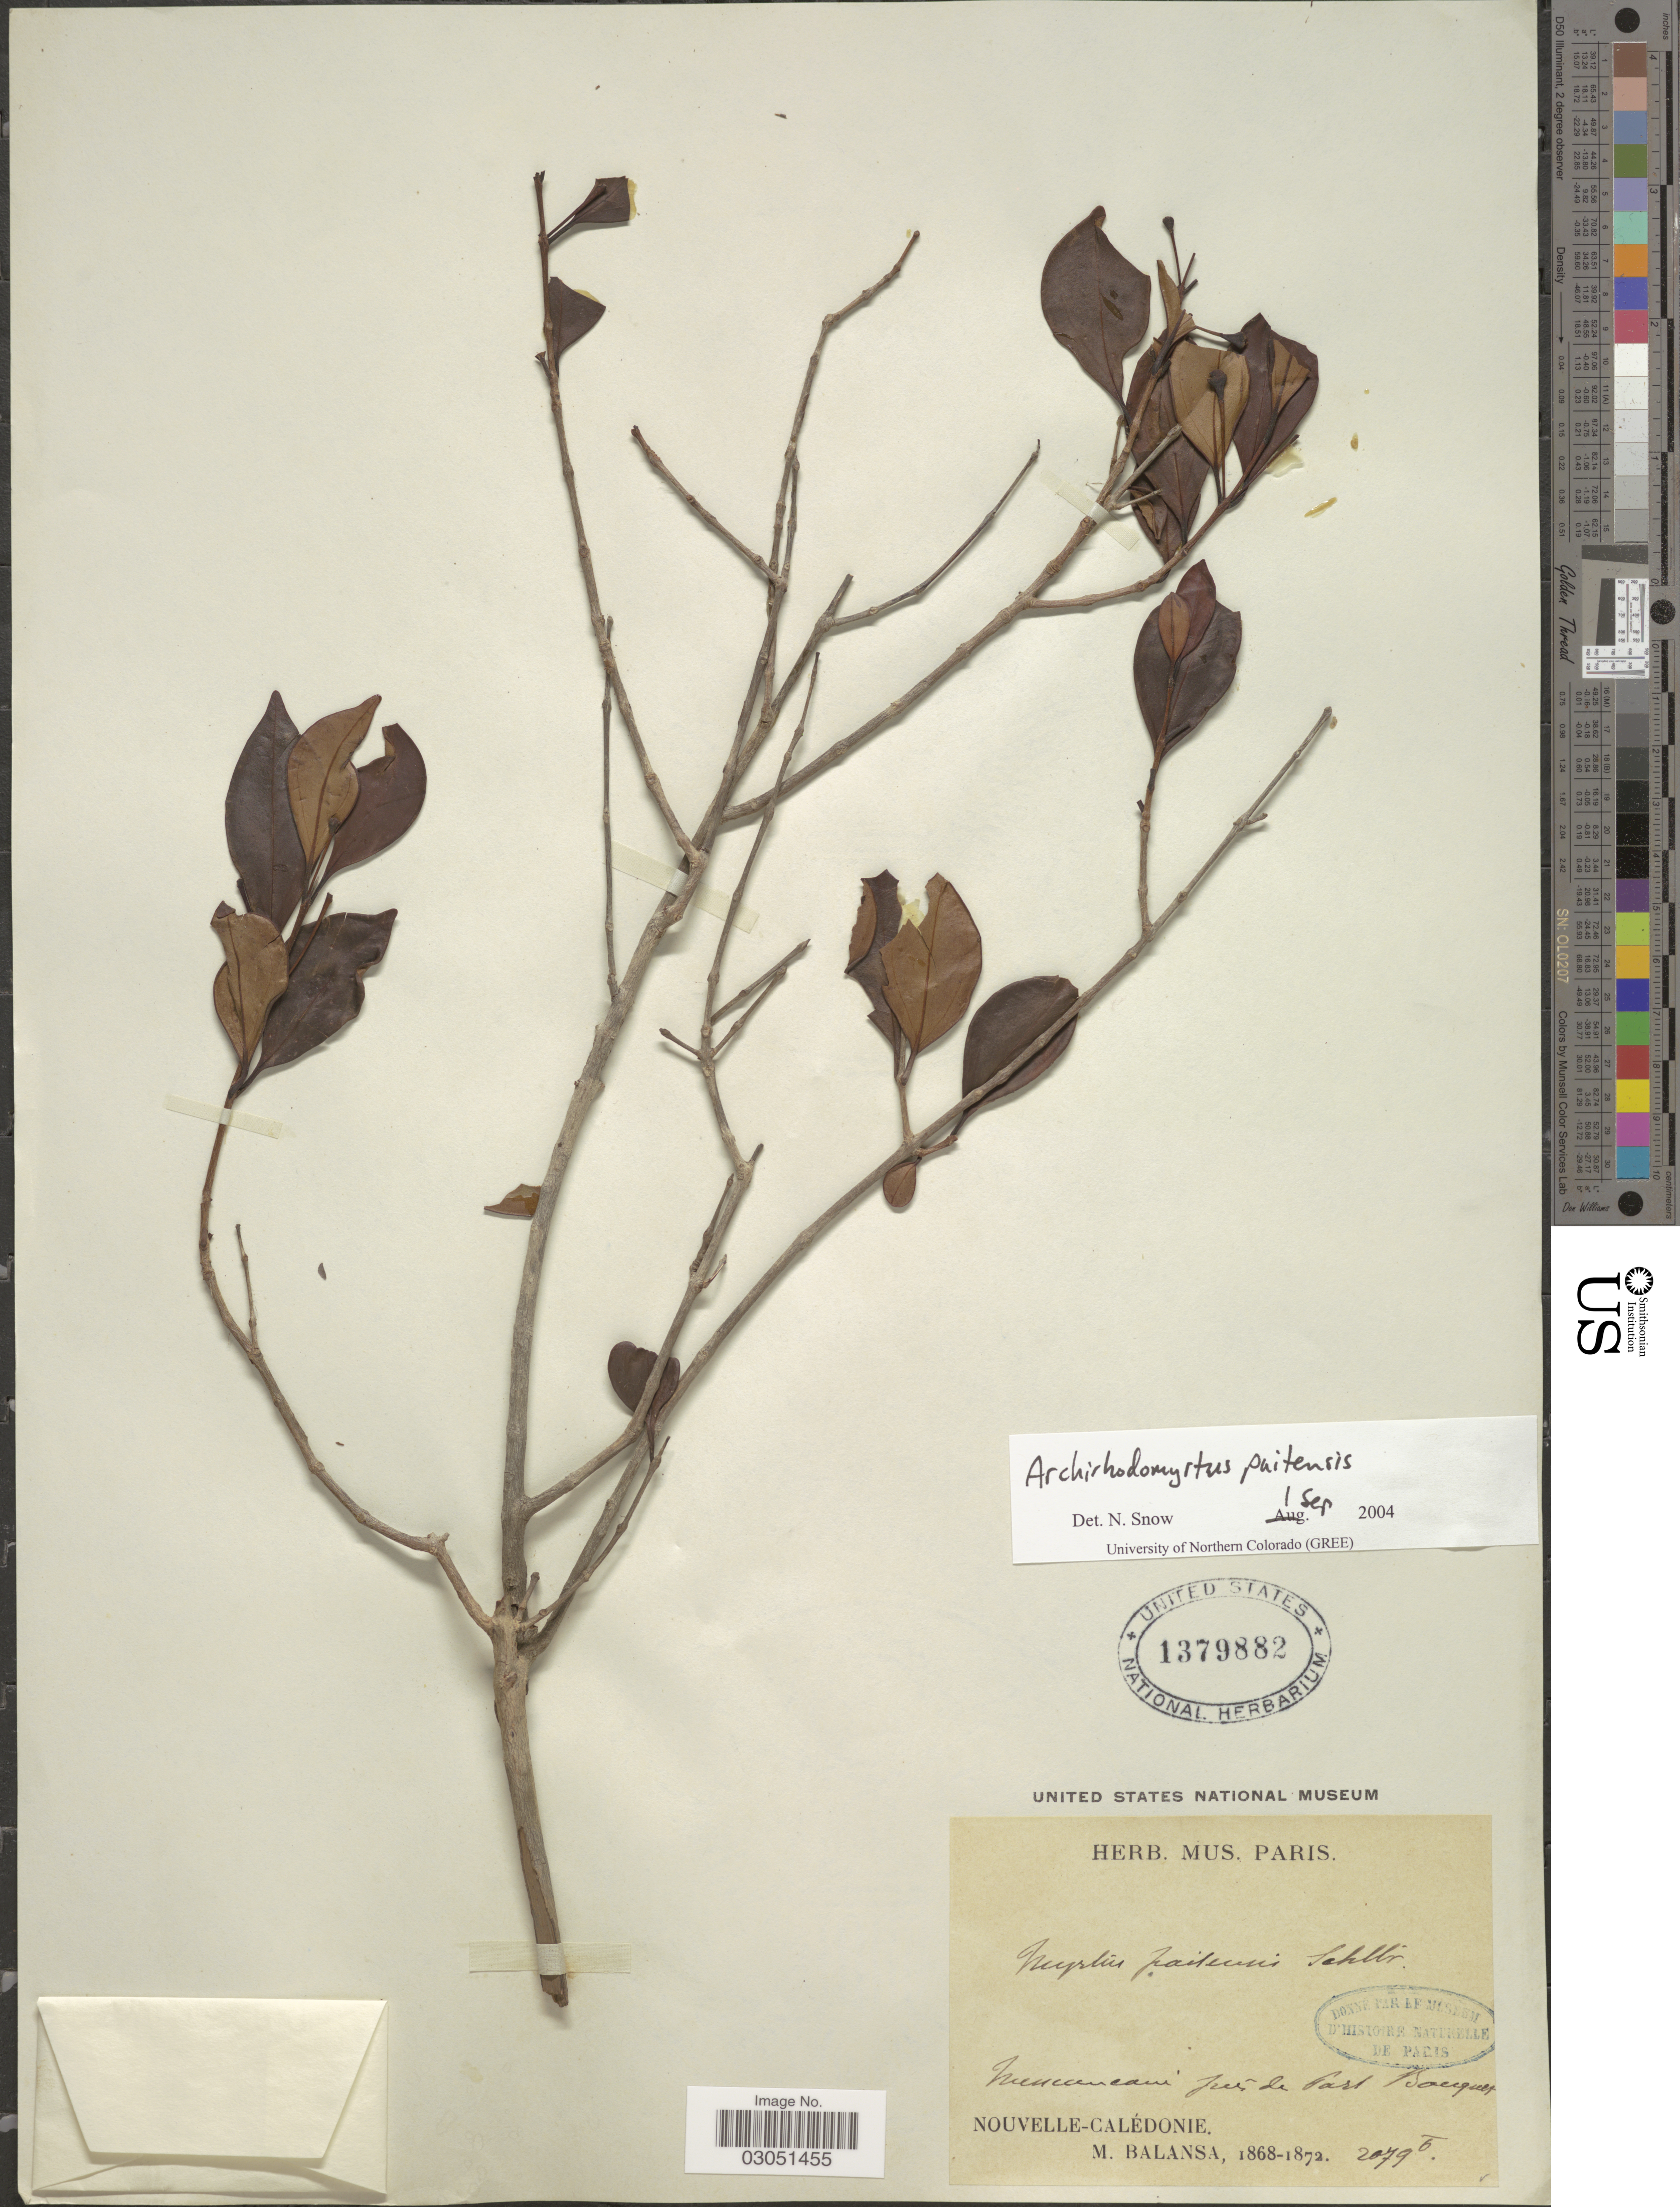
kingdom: Plantae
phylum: Tracheophyta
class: Magnoliopsida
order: Myrtales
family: Myrtaceae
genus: Archirhodomyrtus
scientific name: Archirhodomyrtus paitensis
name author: (Schltr.) Burret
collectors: B. Balansa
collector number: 2079T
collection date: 1868/1872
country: New Caledonia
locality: Mencaneau [interpreted] pres de Fast [interpreted] Basques [interpreted], Nouvelle-Calédonie.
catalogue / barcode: US 1379882